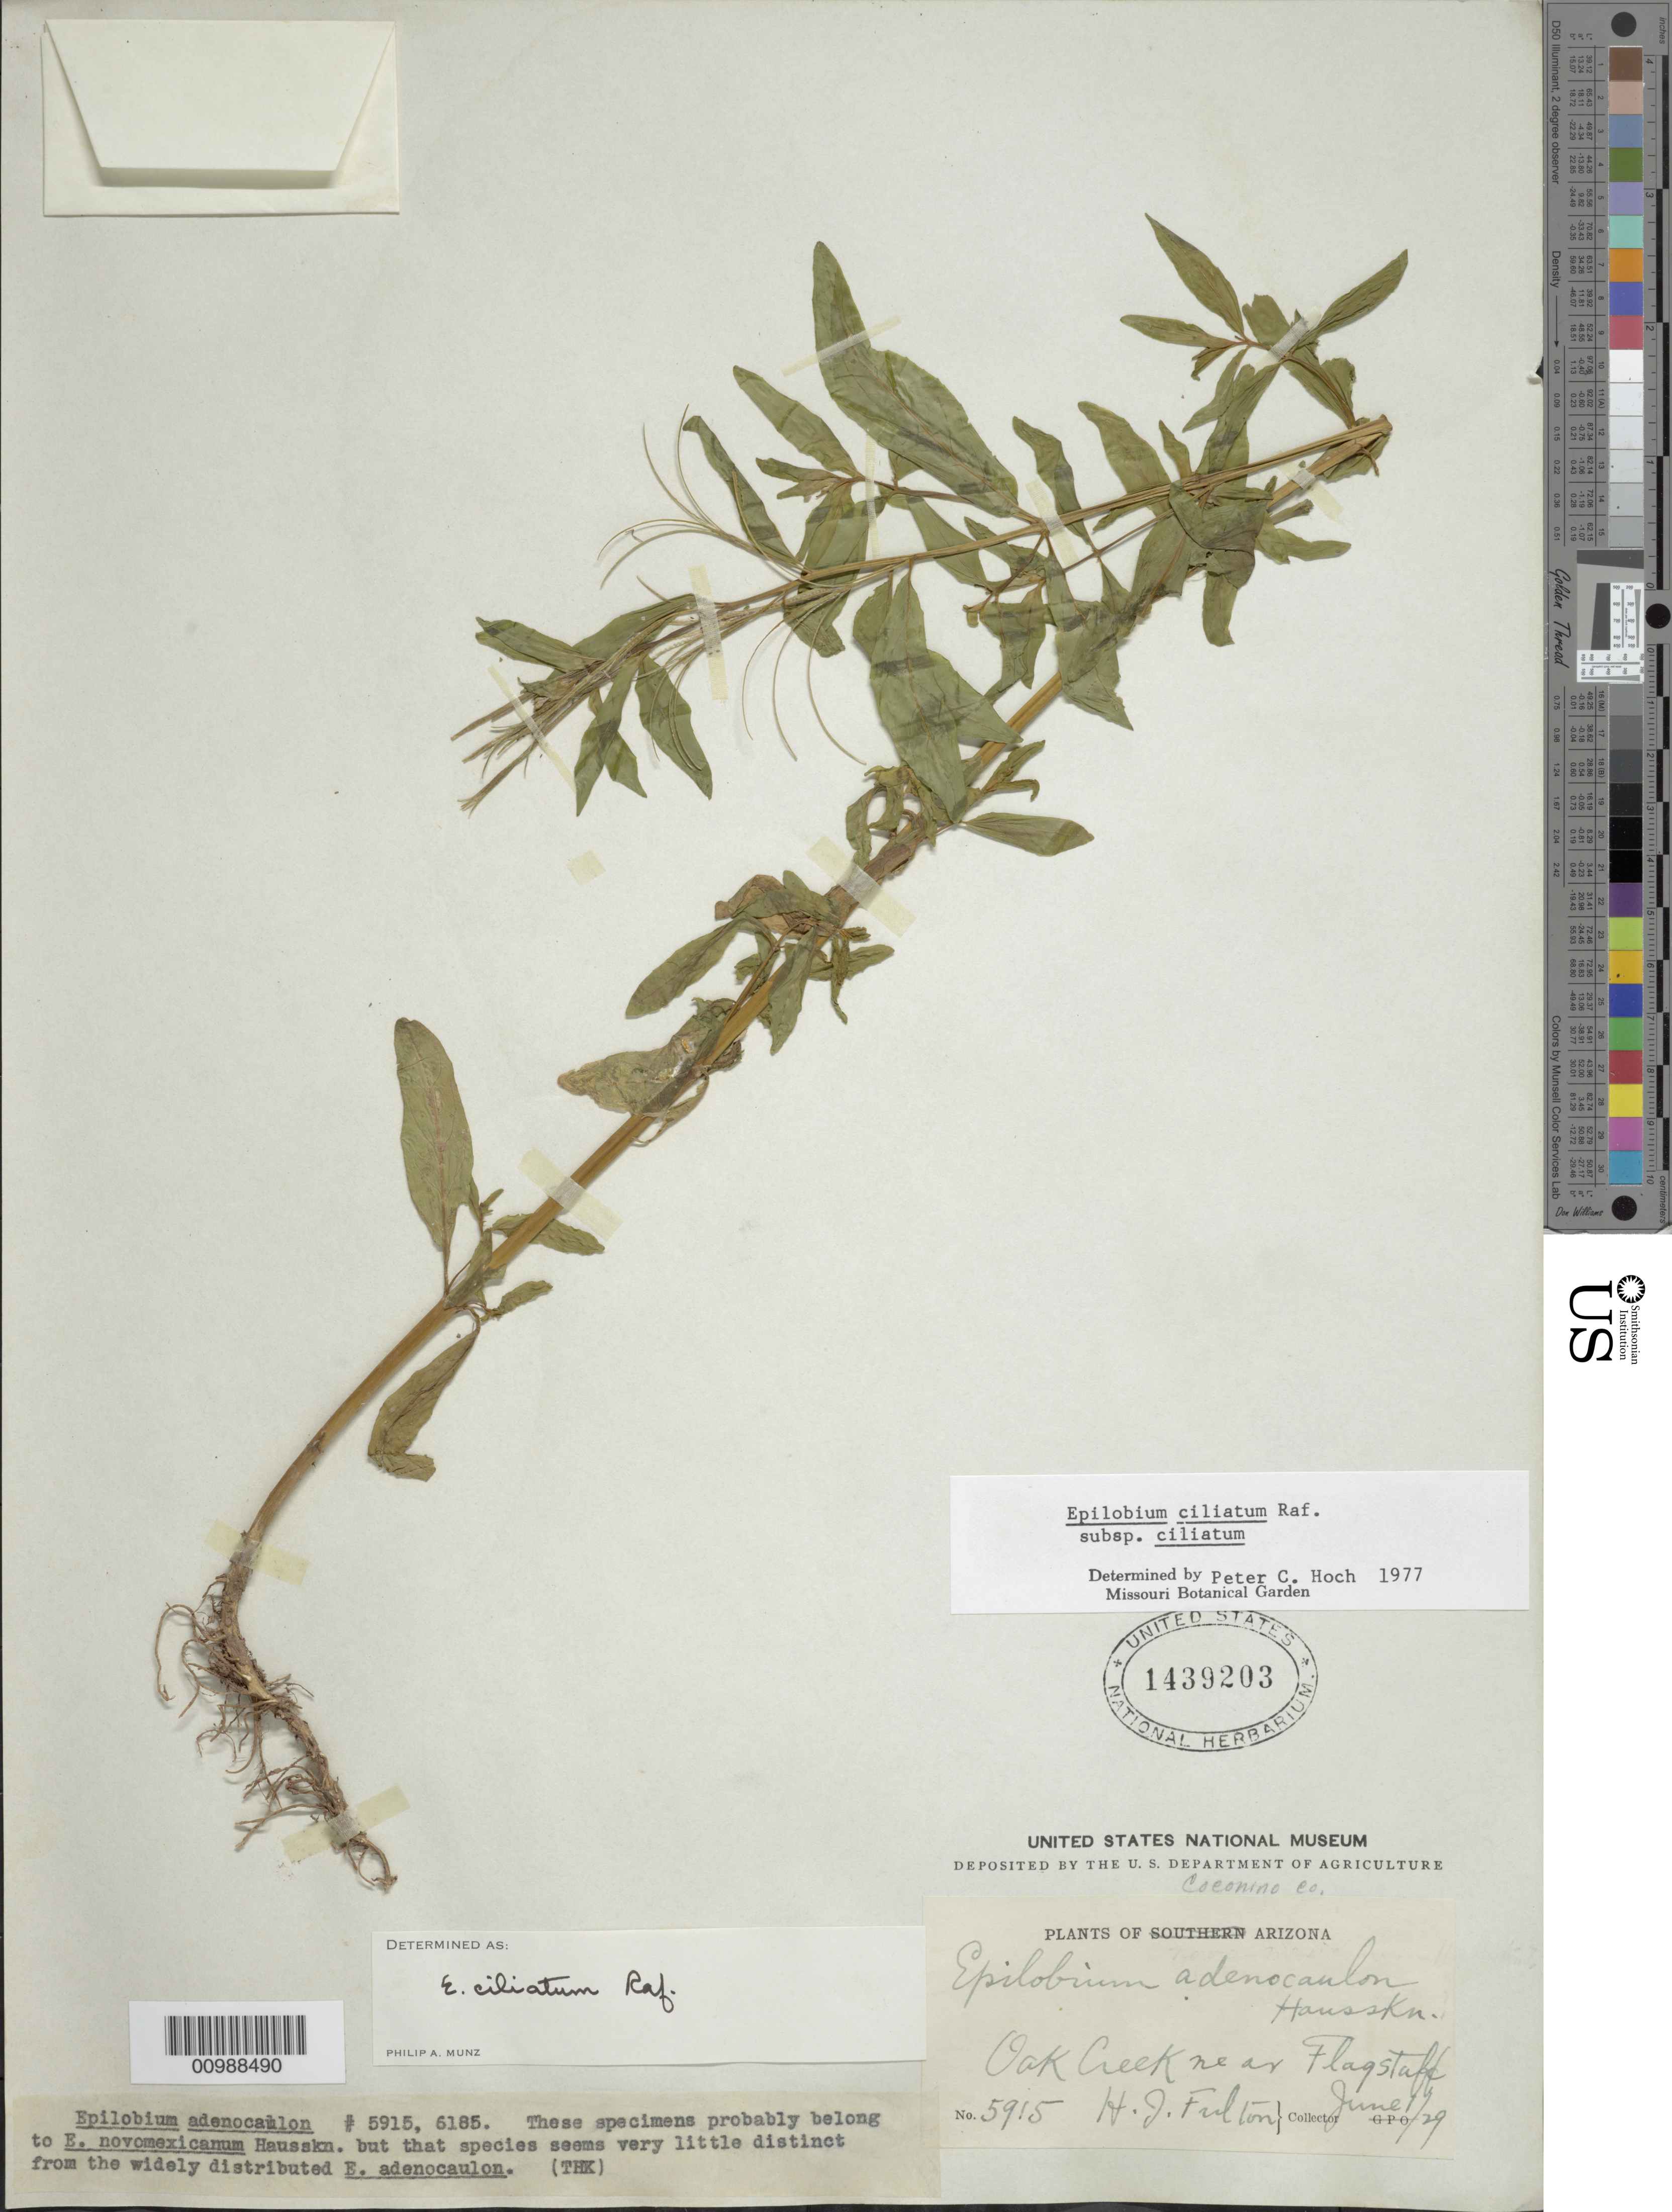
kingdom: Plantae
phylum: Tracheophyta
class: Magnoliopsida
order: Myrtales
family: Onagraceae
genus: Epilobium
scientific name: Epilobium ciliatum subsp. ciliatum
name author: Raf.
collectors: H. Fulton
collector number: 5915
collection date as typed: Jun 1929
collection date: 1929-06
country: United States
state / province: Arizona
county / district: Coconino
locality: Oak Creek near Flagstaff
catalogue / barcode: US 1439203